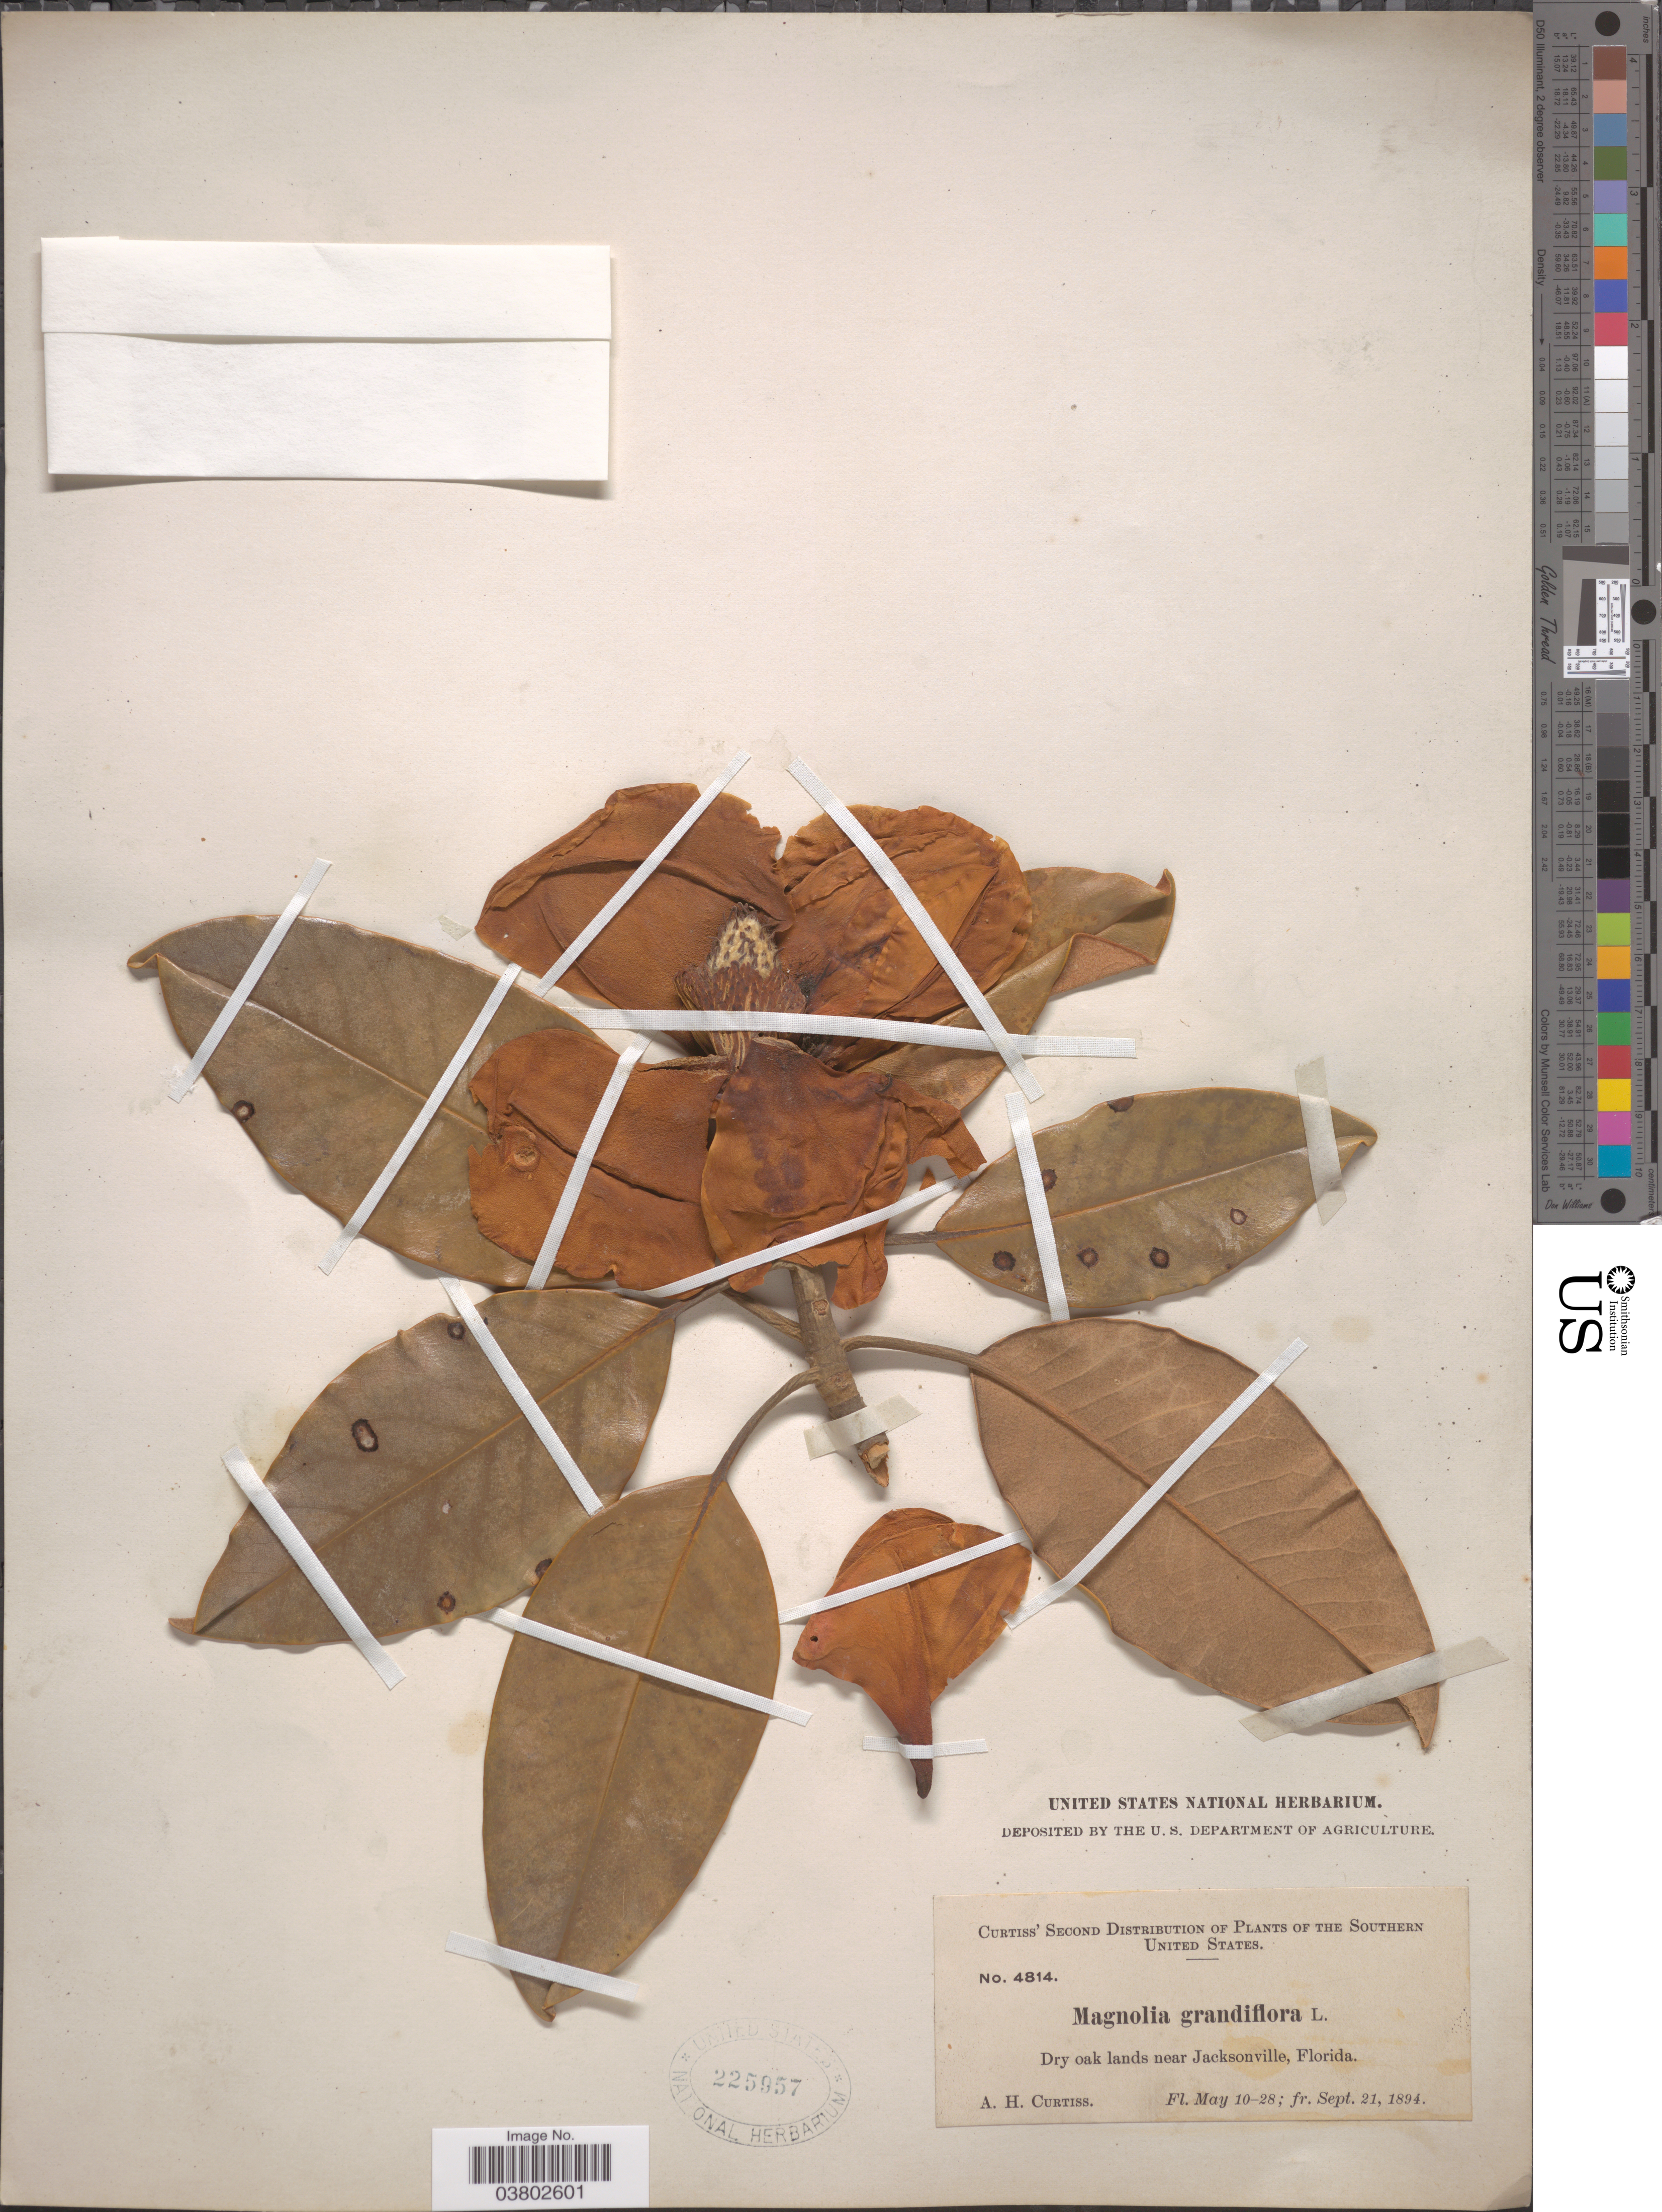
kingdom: Plantae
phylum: Tracheophyta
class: Magnoliopsida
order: Magnoliales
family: Magnoliaceae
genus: Magnolia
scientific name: Magnolia grandiflora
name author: L.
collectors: A. H. Curtiss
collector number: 4814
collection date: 1894-05-10/1894-09-21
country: United States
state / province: Florida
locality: Southern United States. Dry oak lands near Jacksonville.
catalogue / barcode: US 225957